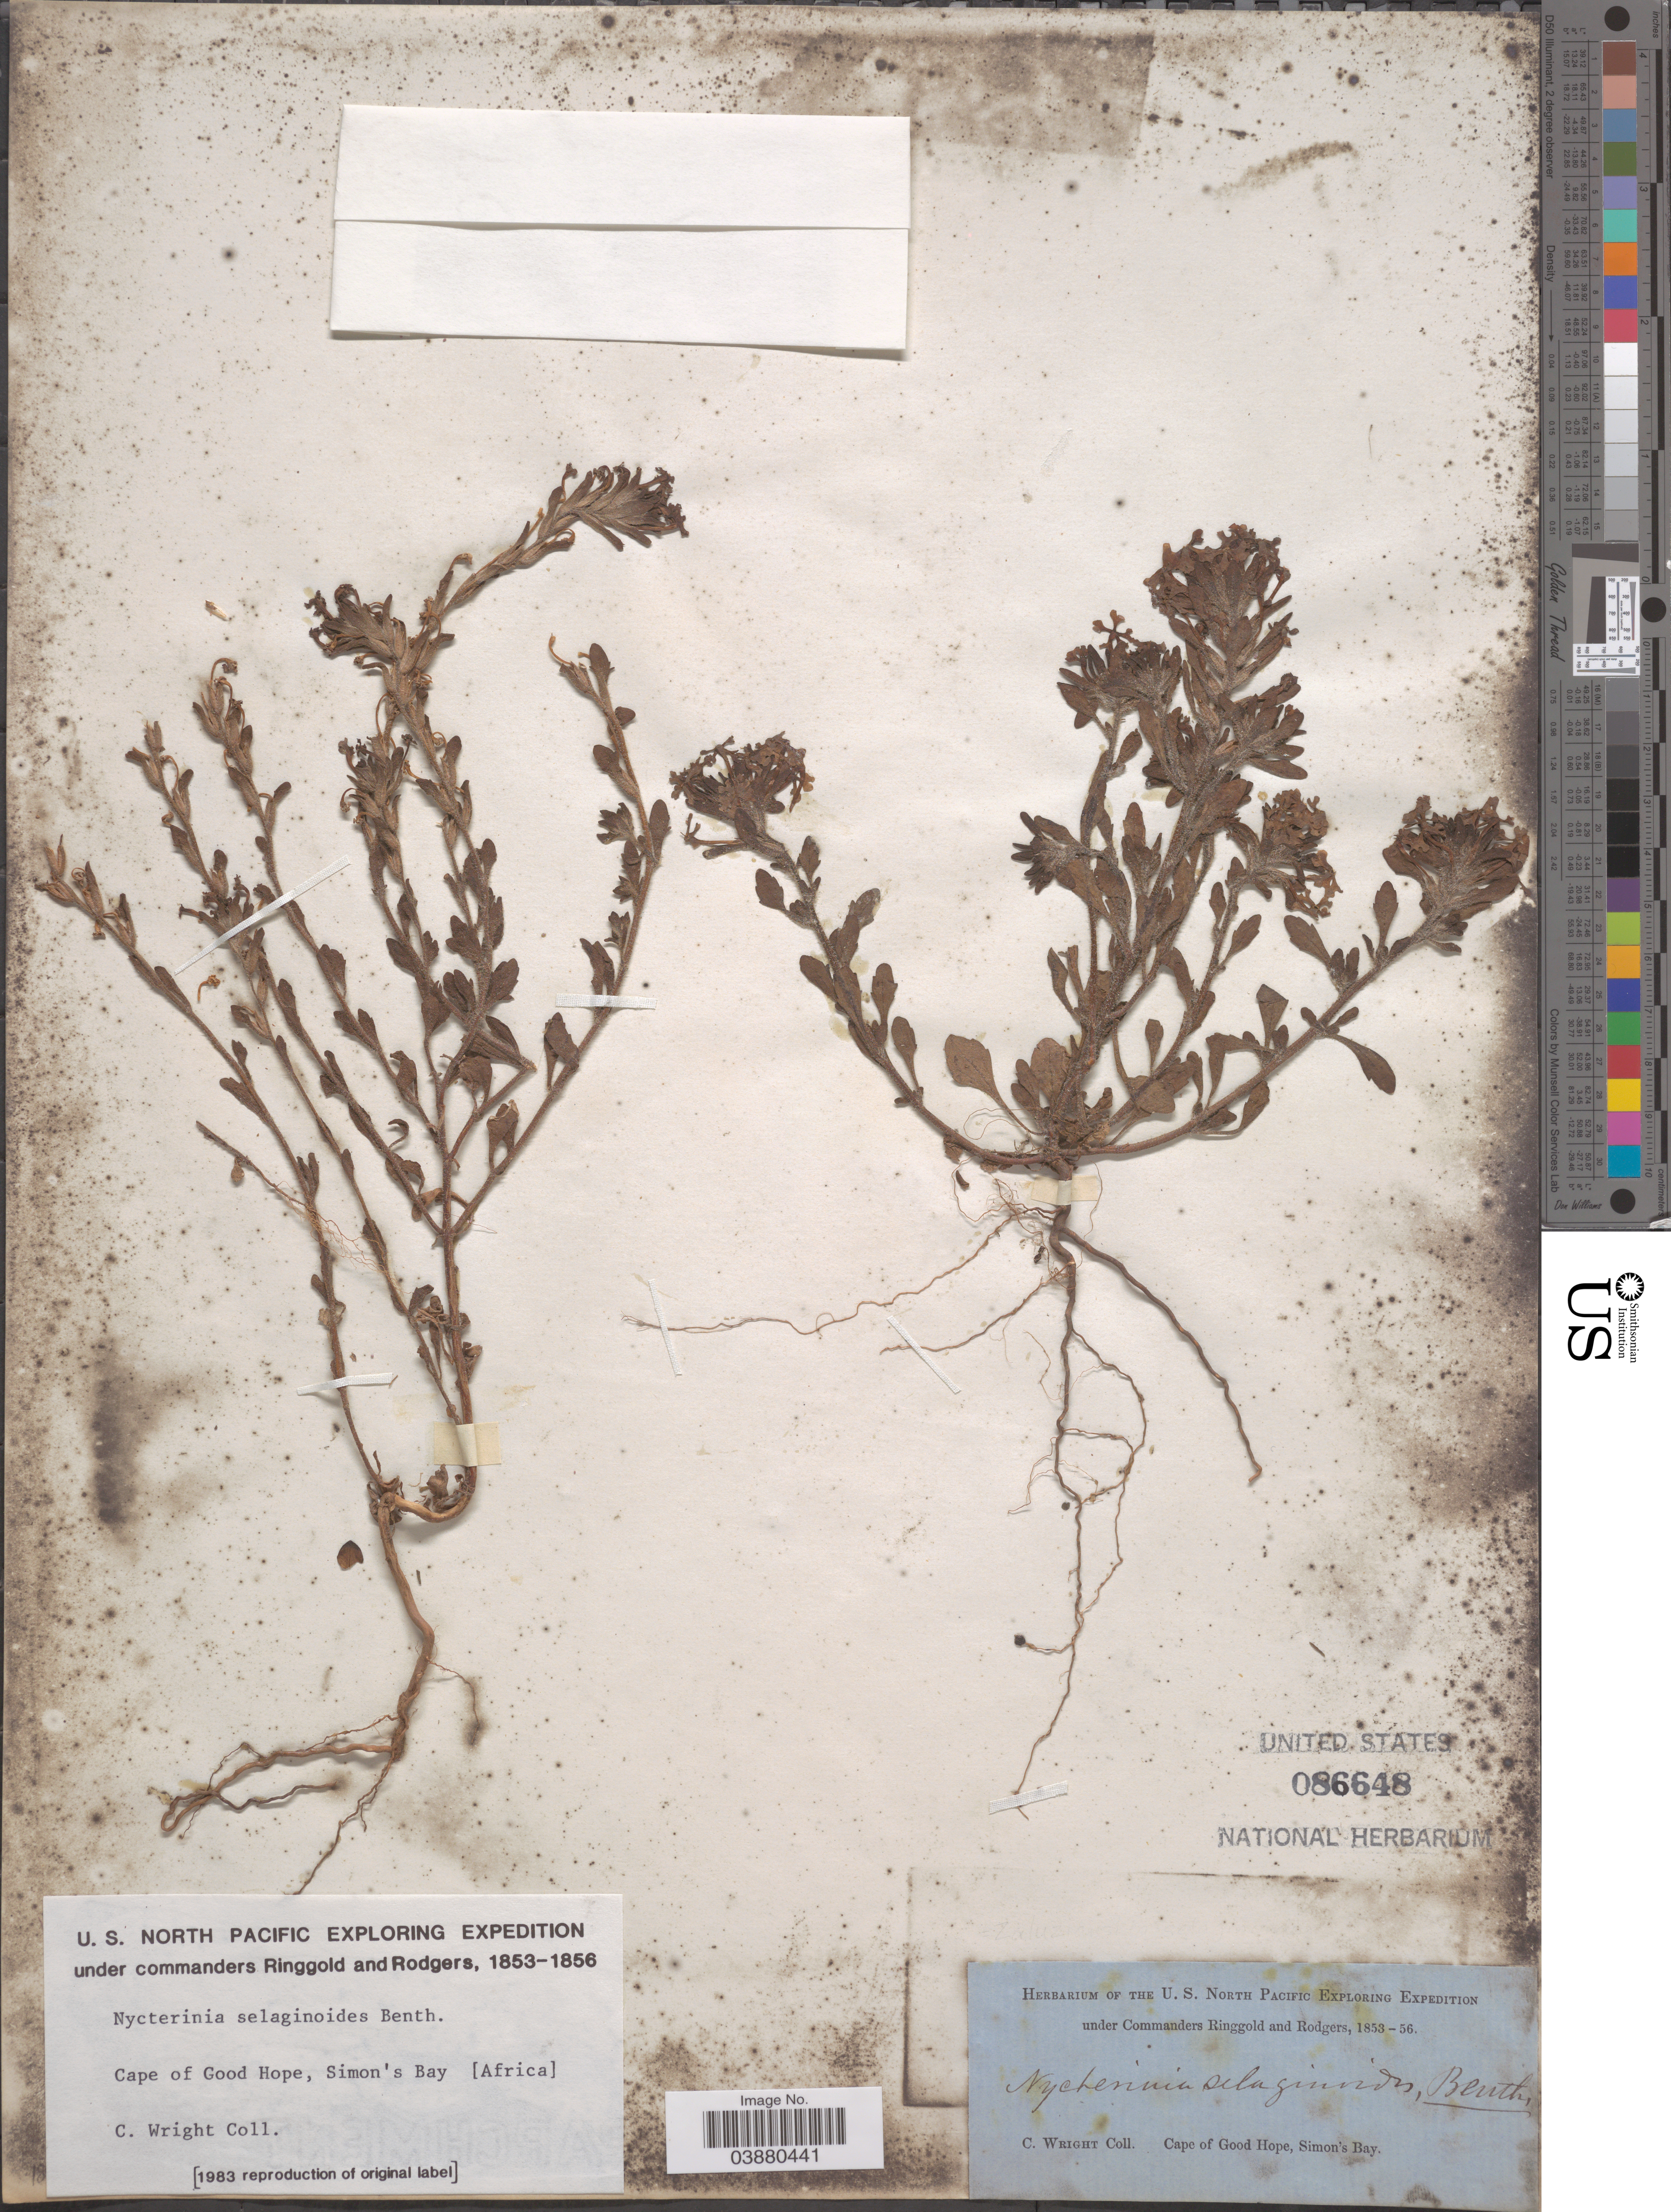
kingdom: Plantae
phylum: Tracheophyta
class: Magnoliopsida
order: Lamiales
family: Scrophulariaceae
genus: Zaluzianskya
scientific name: Zaluzianskya villosa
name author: F.W. Schmidt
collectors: C. Wright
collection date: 1853/1856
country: South Africa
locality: Cape of Good Hope, Simon's Bay.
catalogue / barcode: US 86648